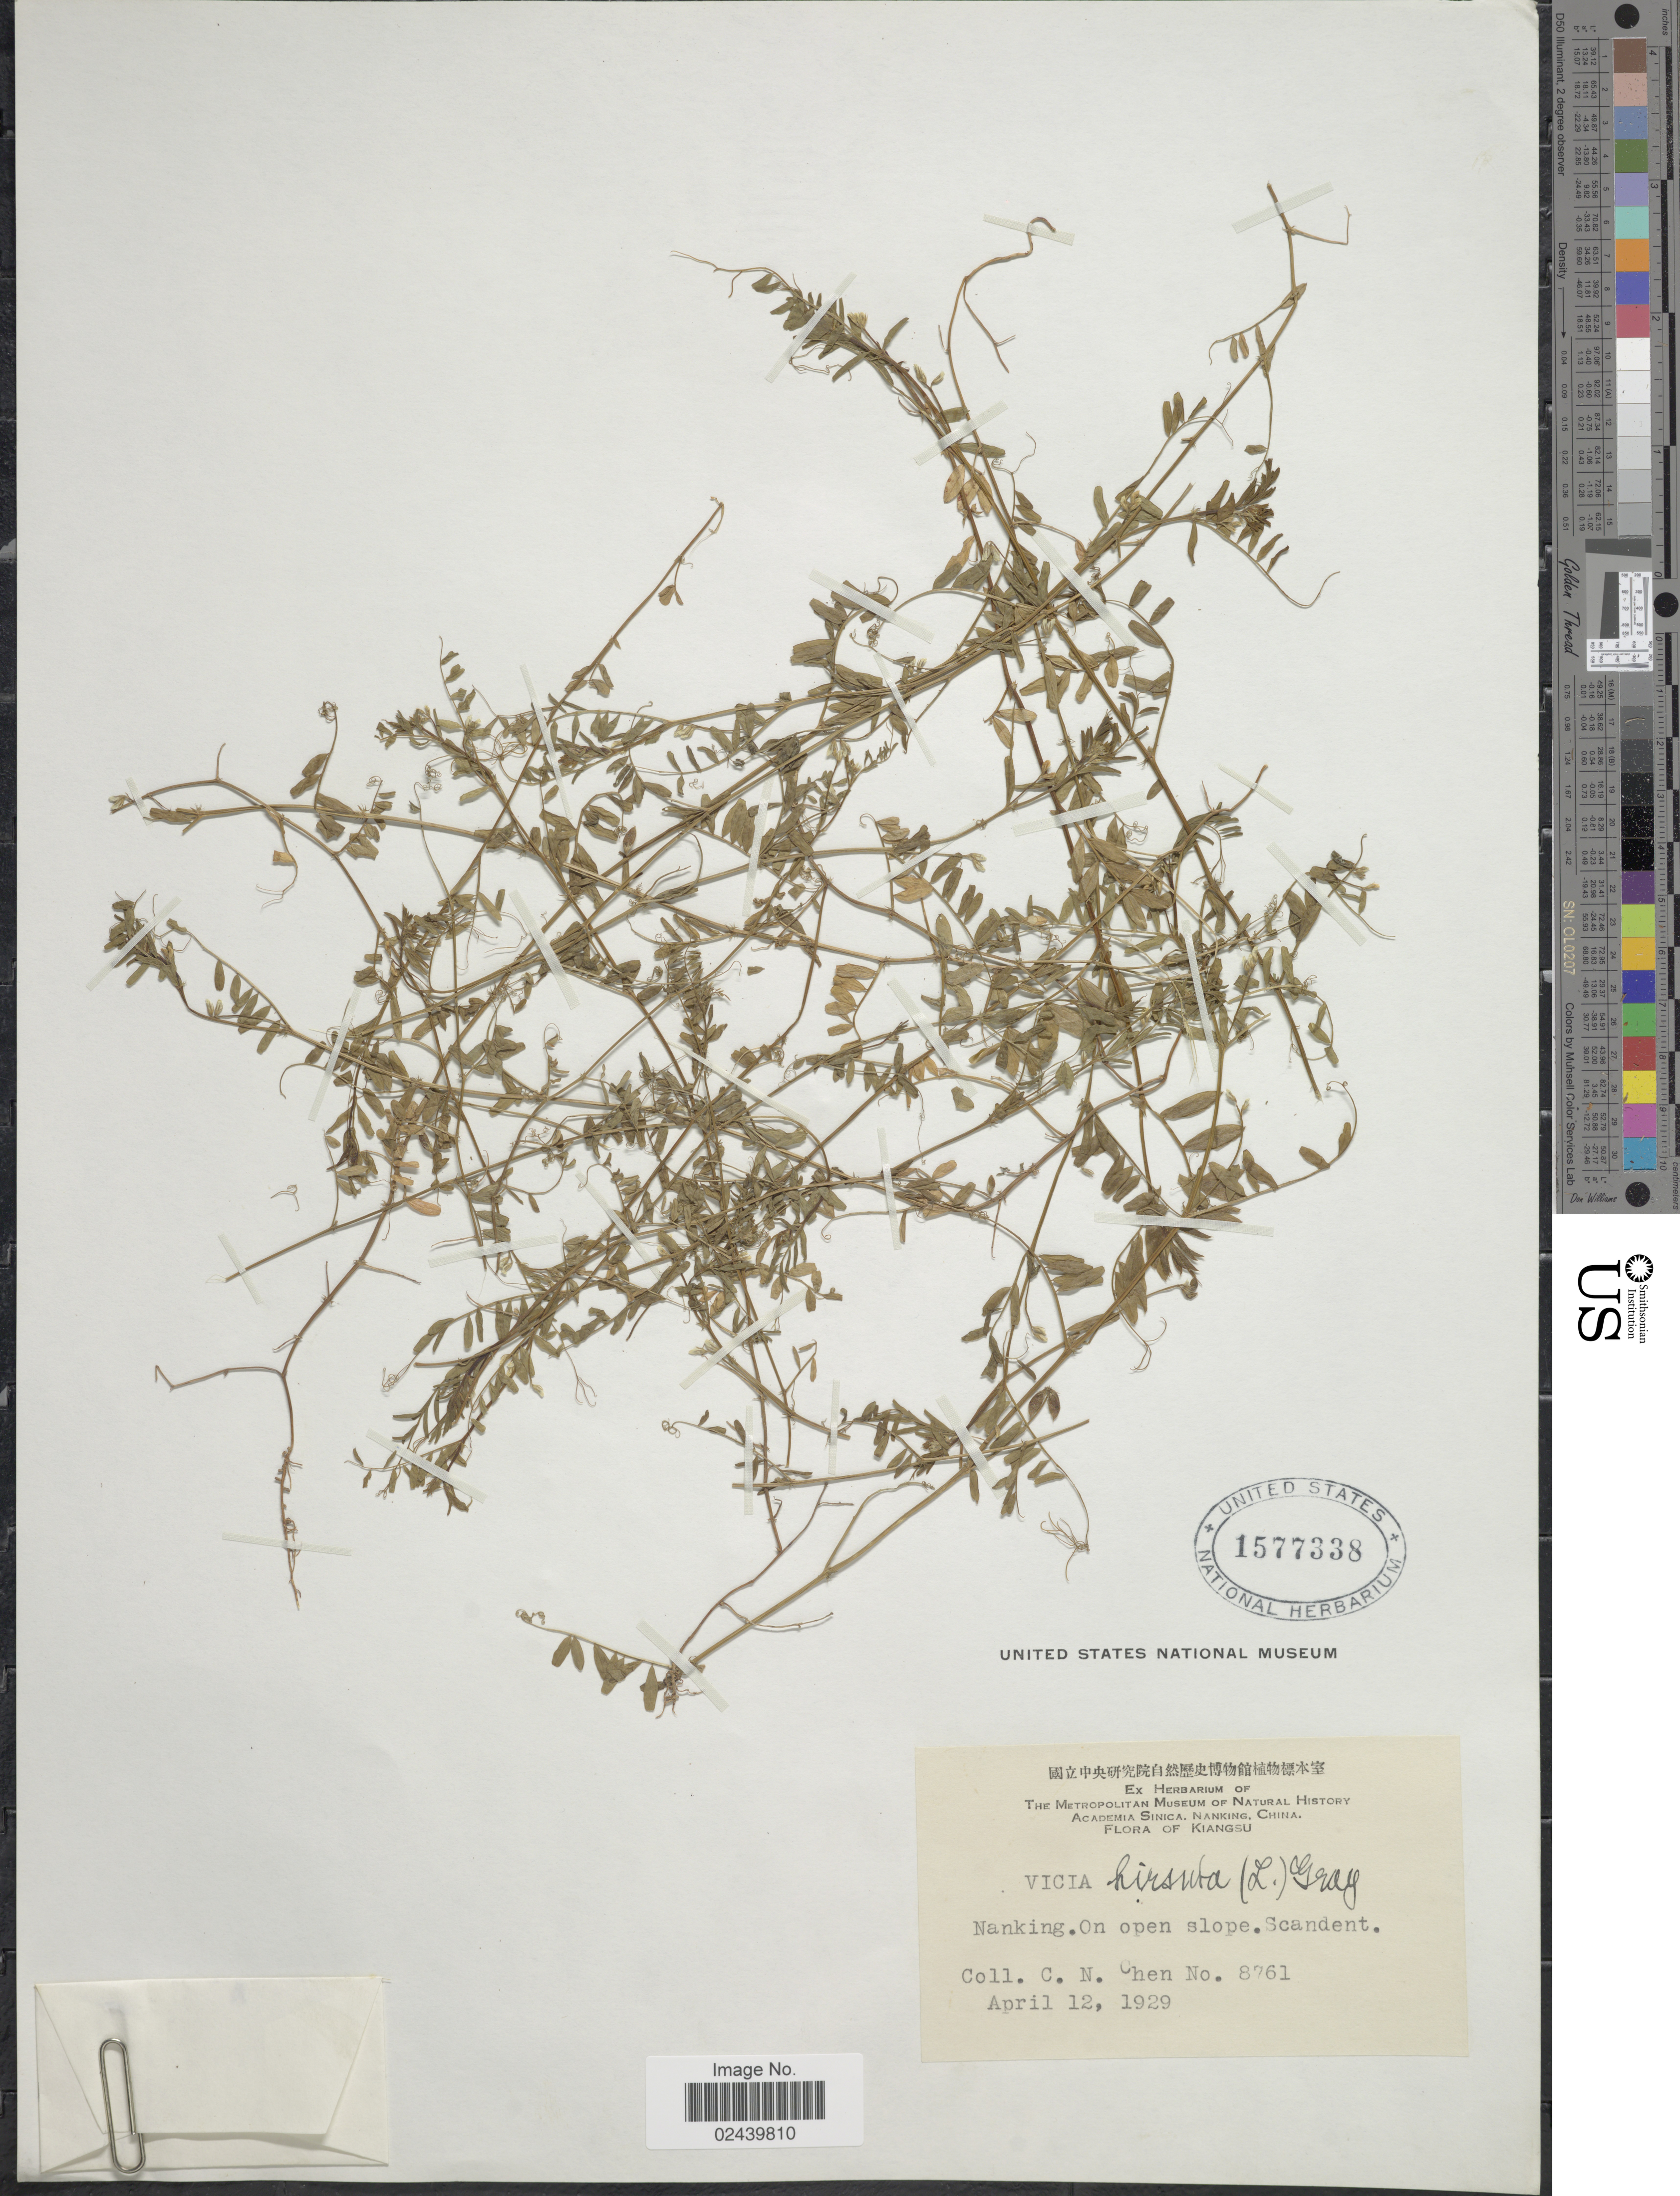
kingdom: Plantae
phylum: Tracheophyta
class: Magnoliopsida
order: Fabales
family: Fabaceae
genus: Vicia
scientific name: Vicia hirsuta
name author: (L.) A. Gray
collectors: C. Chen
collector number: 8761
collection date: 1929-04-12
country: China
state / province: Jiangsu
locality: Kiangsu. Nanking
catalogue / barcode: US 1577338